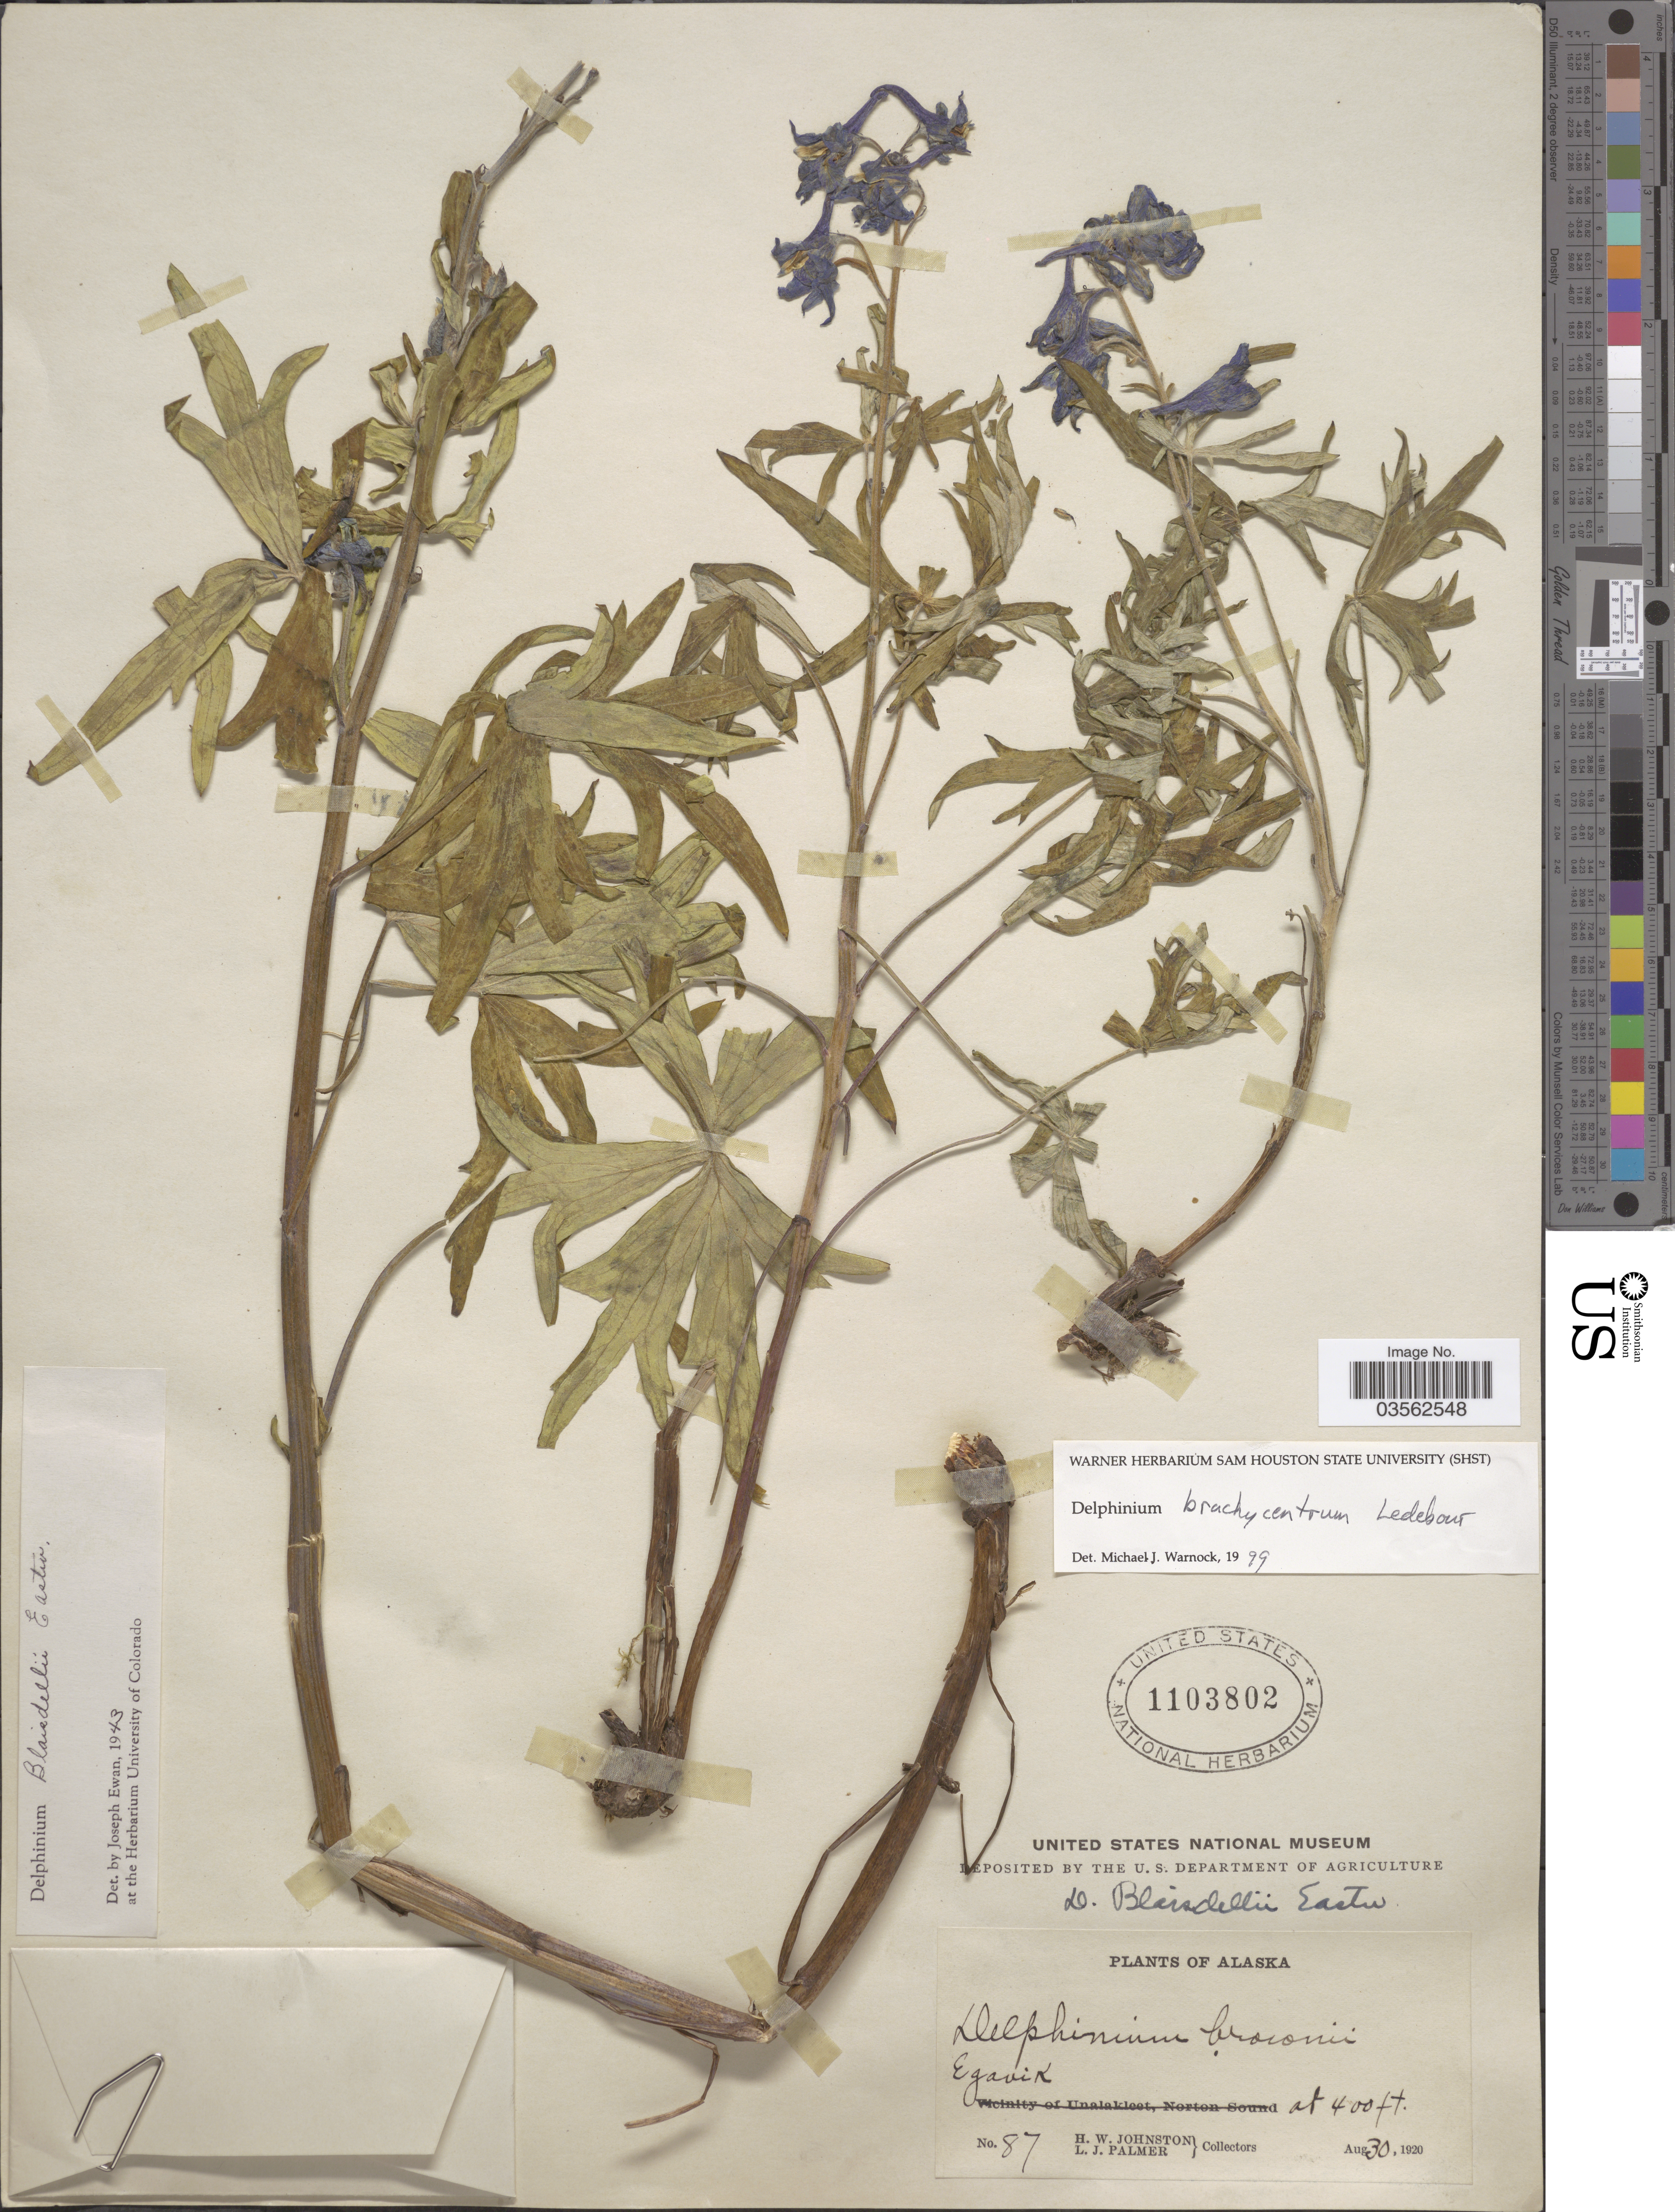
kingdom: Plantae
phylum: Tracheophyta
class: Magnoliopsida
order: Ranunculales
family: Ranunculaceae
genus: Delphinium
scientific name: Delphinium brachycentrum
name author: Ledeb.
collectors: H. W. Johnston & L. J. Palmer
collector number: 87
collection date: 1920-08-30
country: United States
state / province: Alaska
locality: Egavik.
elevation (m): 122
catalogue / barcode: US 1103802